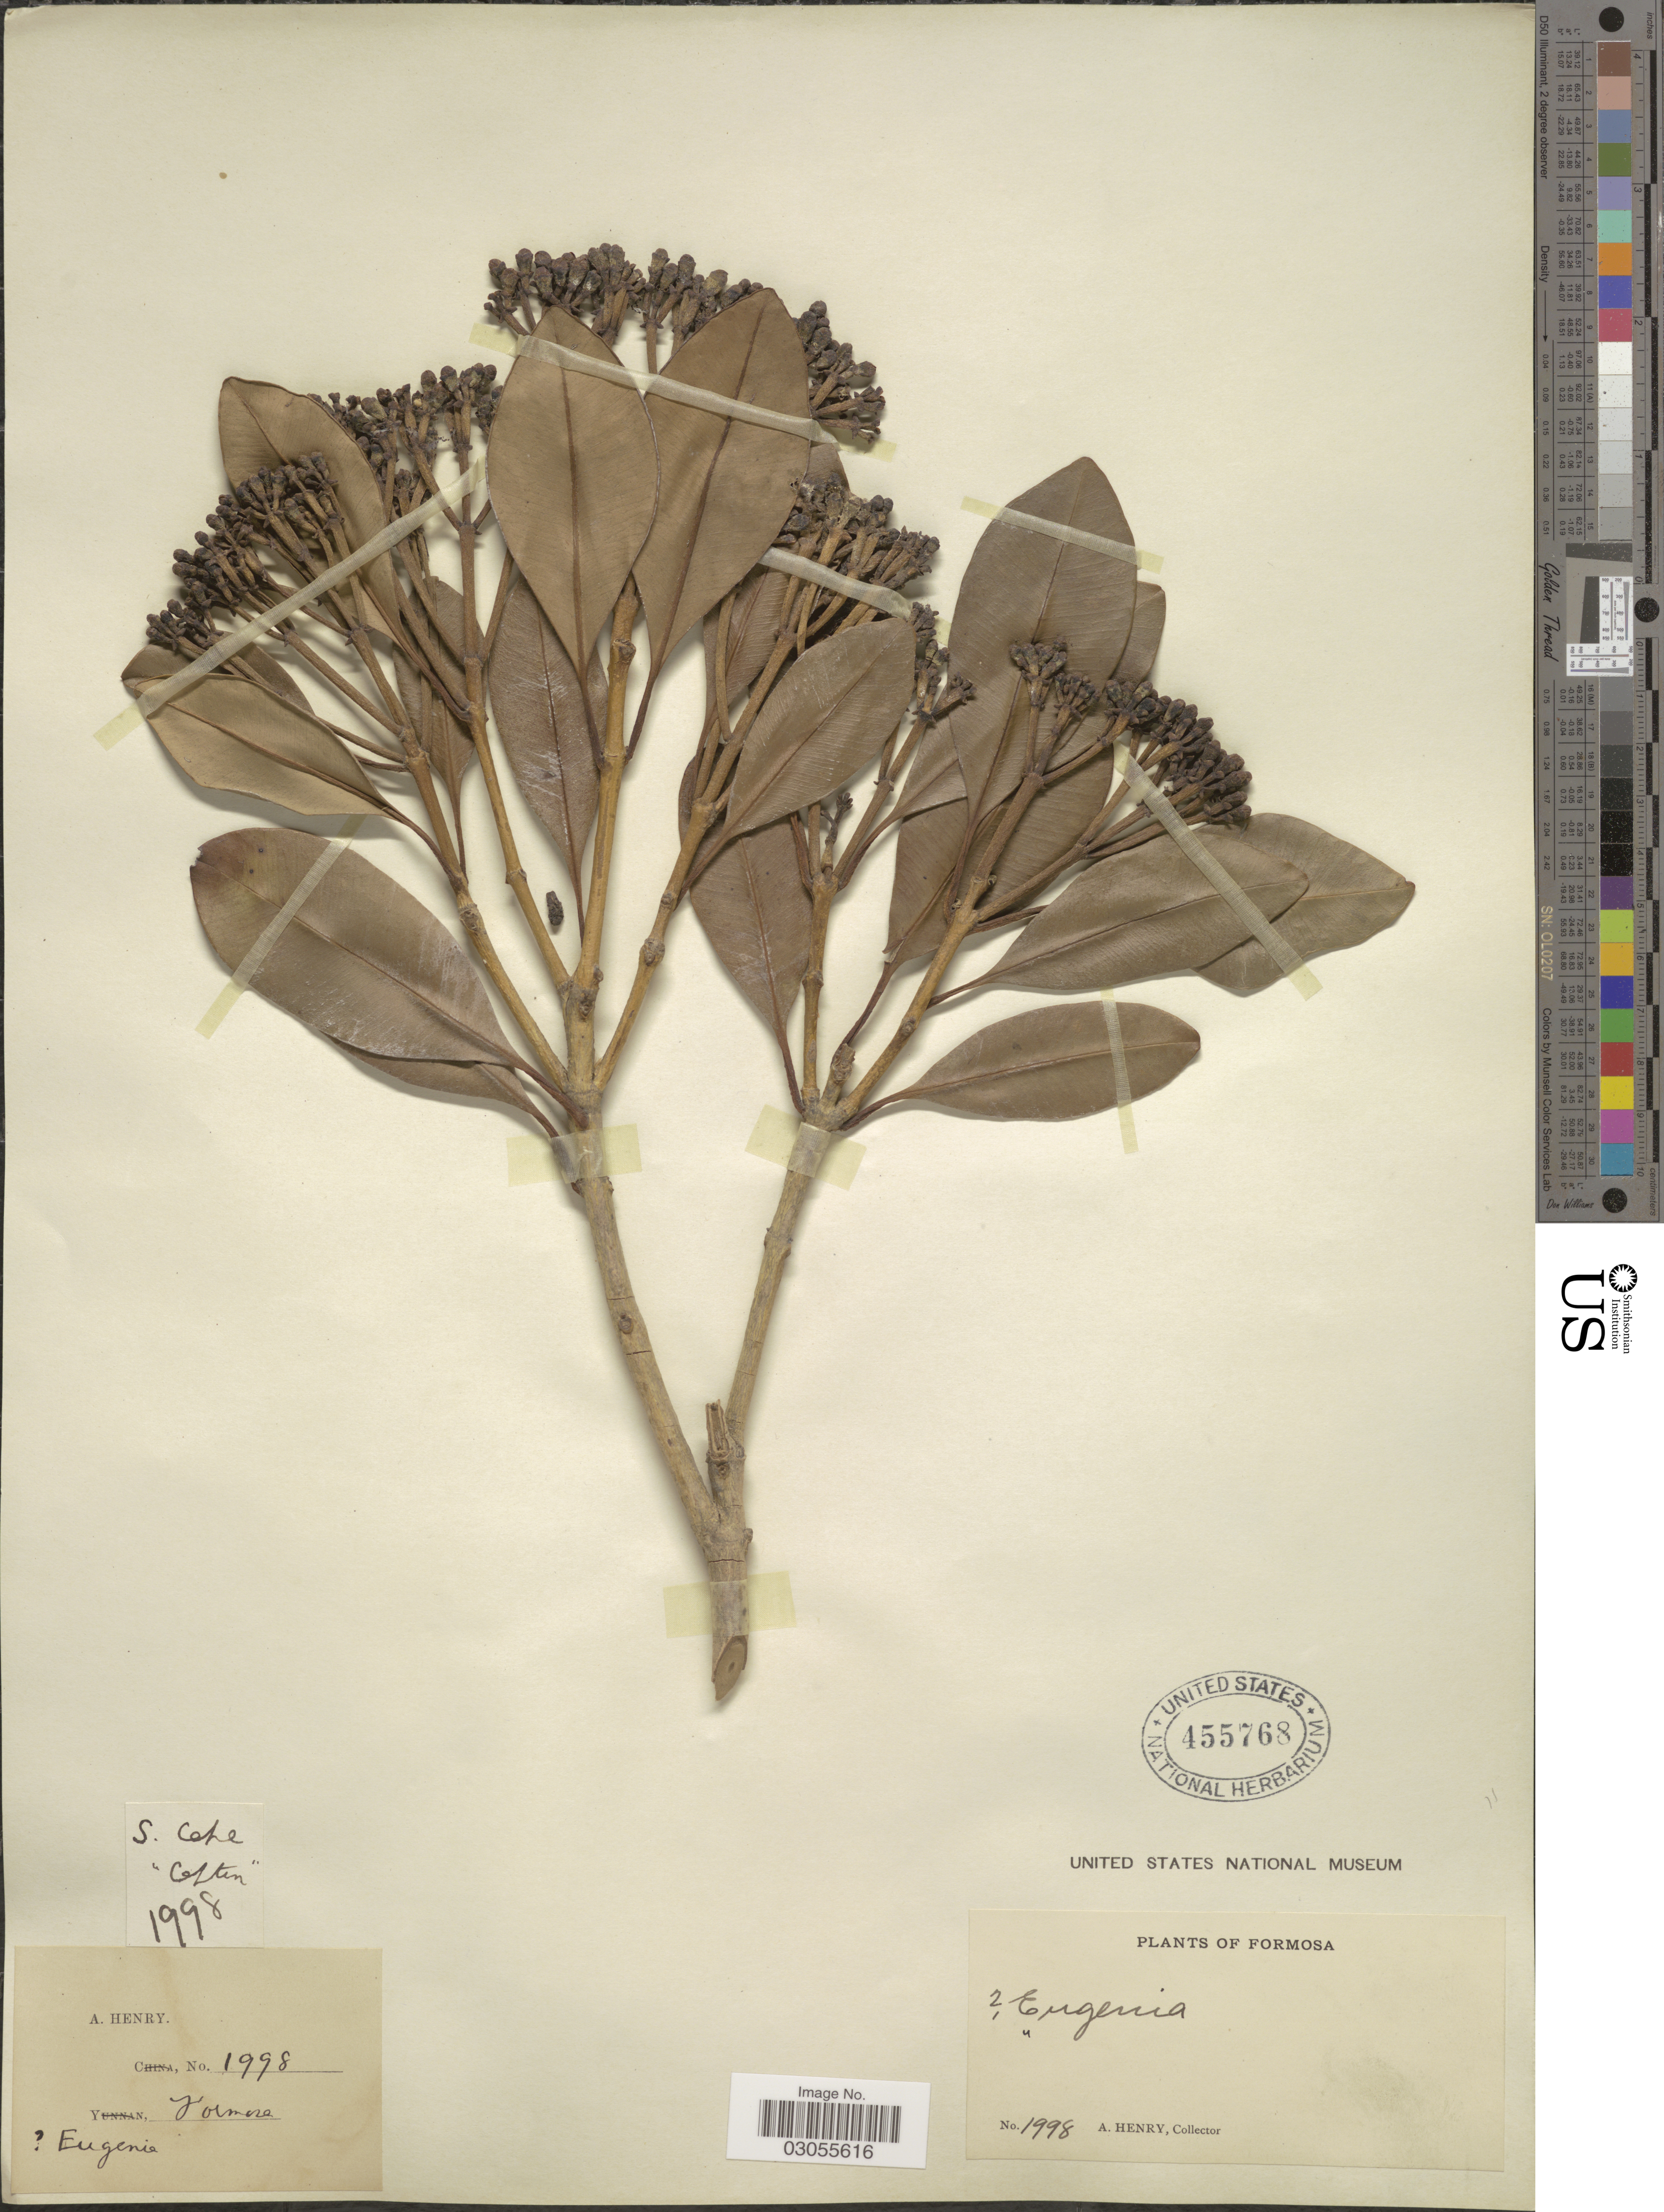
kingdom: Plantae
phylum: Tracheophyta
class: Magnoliopsida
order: Myrtales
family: Myrtaceae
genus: Eugenia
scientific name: Eugenia sp.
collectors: A. Henry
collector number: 1998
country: Taiwan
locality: Formosa. S. Cape.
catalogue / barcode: US 455768